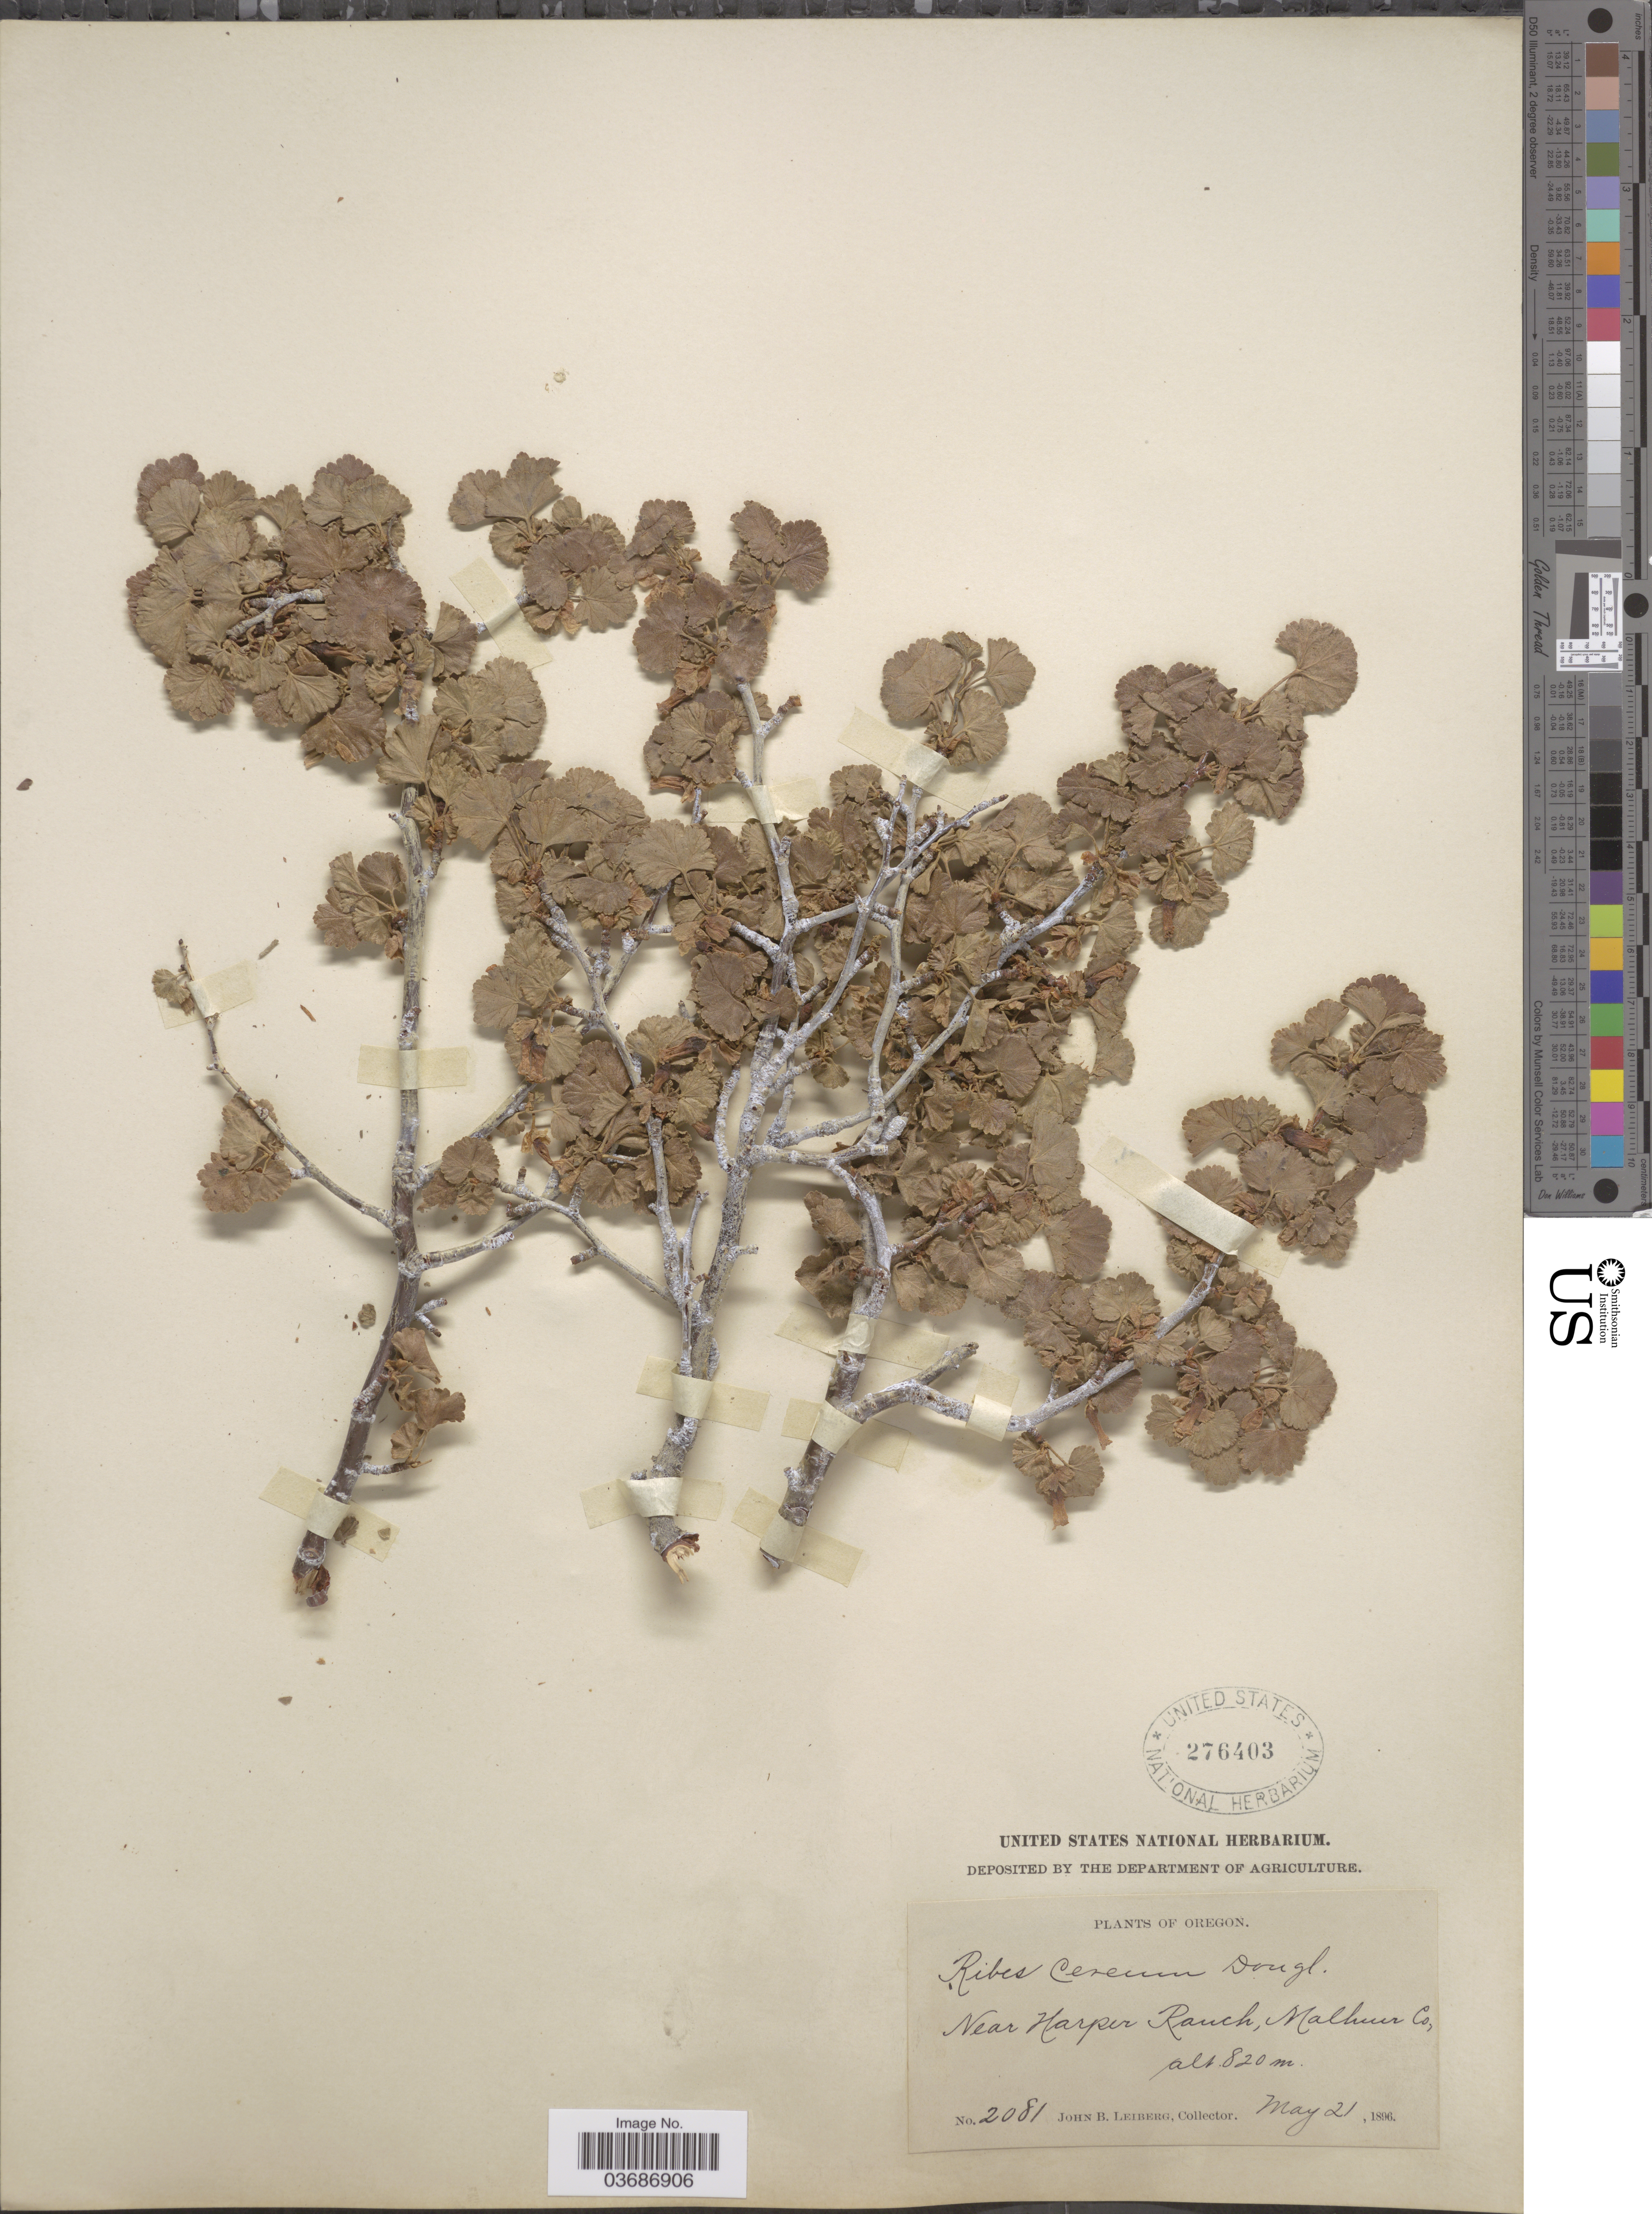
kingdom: Plantae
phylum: Tracheophyta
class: Magnoliopsida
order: Saxifragales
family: Grossulariaceae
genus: Ribes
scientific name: Ribes cereum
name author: Douglas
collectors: J. B. Leiberg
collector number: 2081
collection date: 1896-05-21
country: United States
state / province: Oregon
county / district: Malheur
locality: Near Harper Ranch, Malheur Co.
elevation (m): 820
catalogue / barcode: US 276403